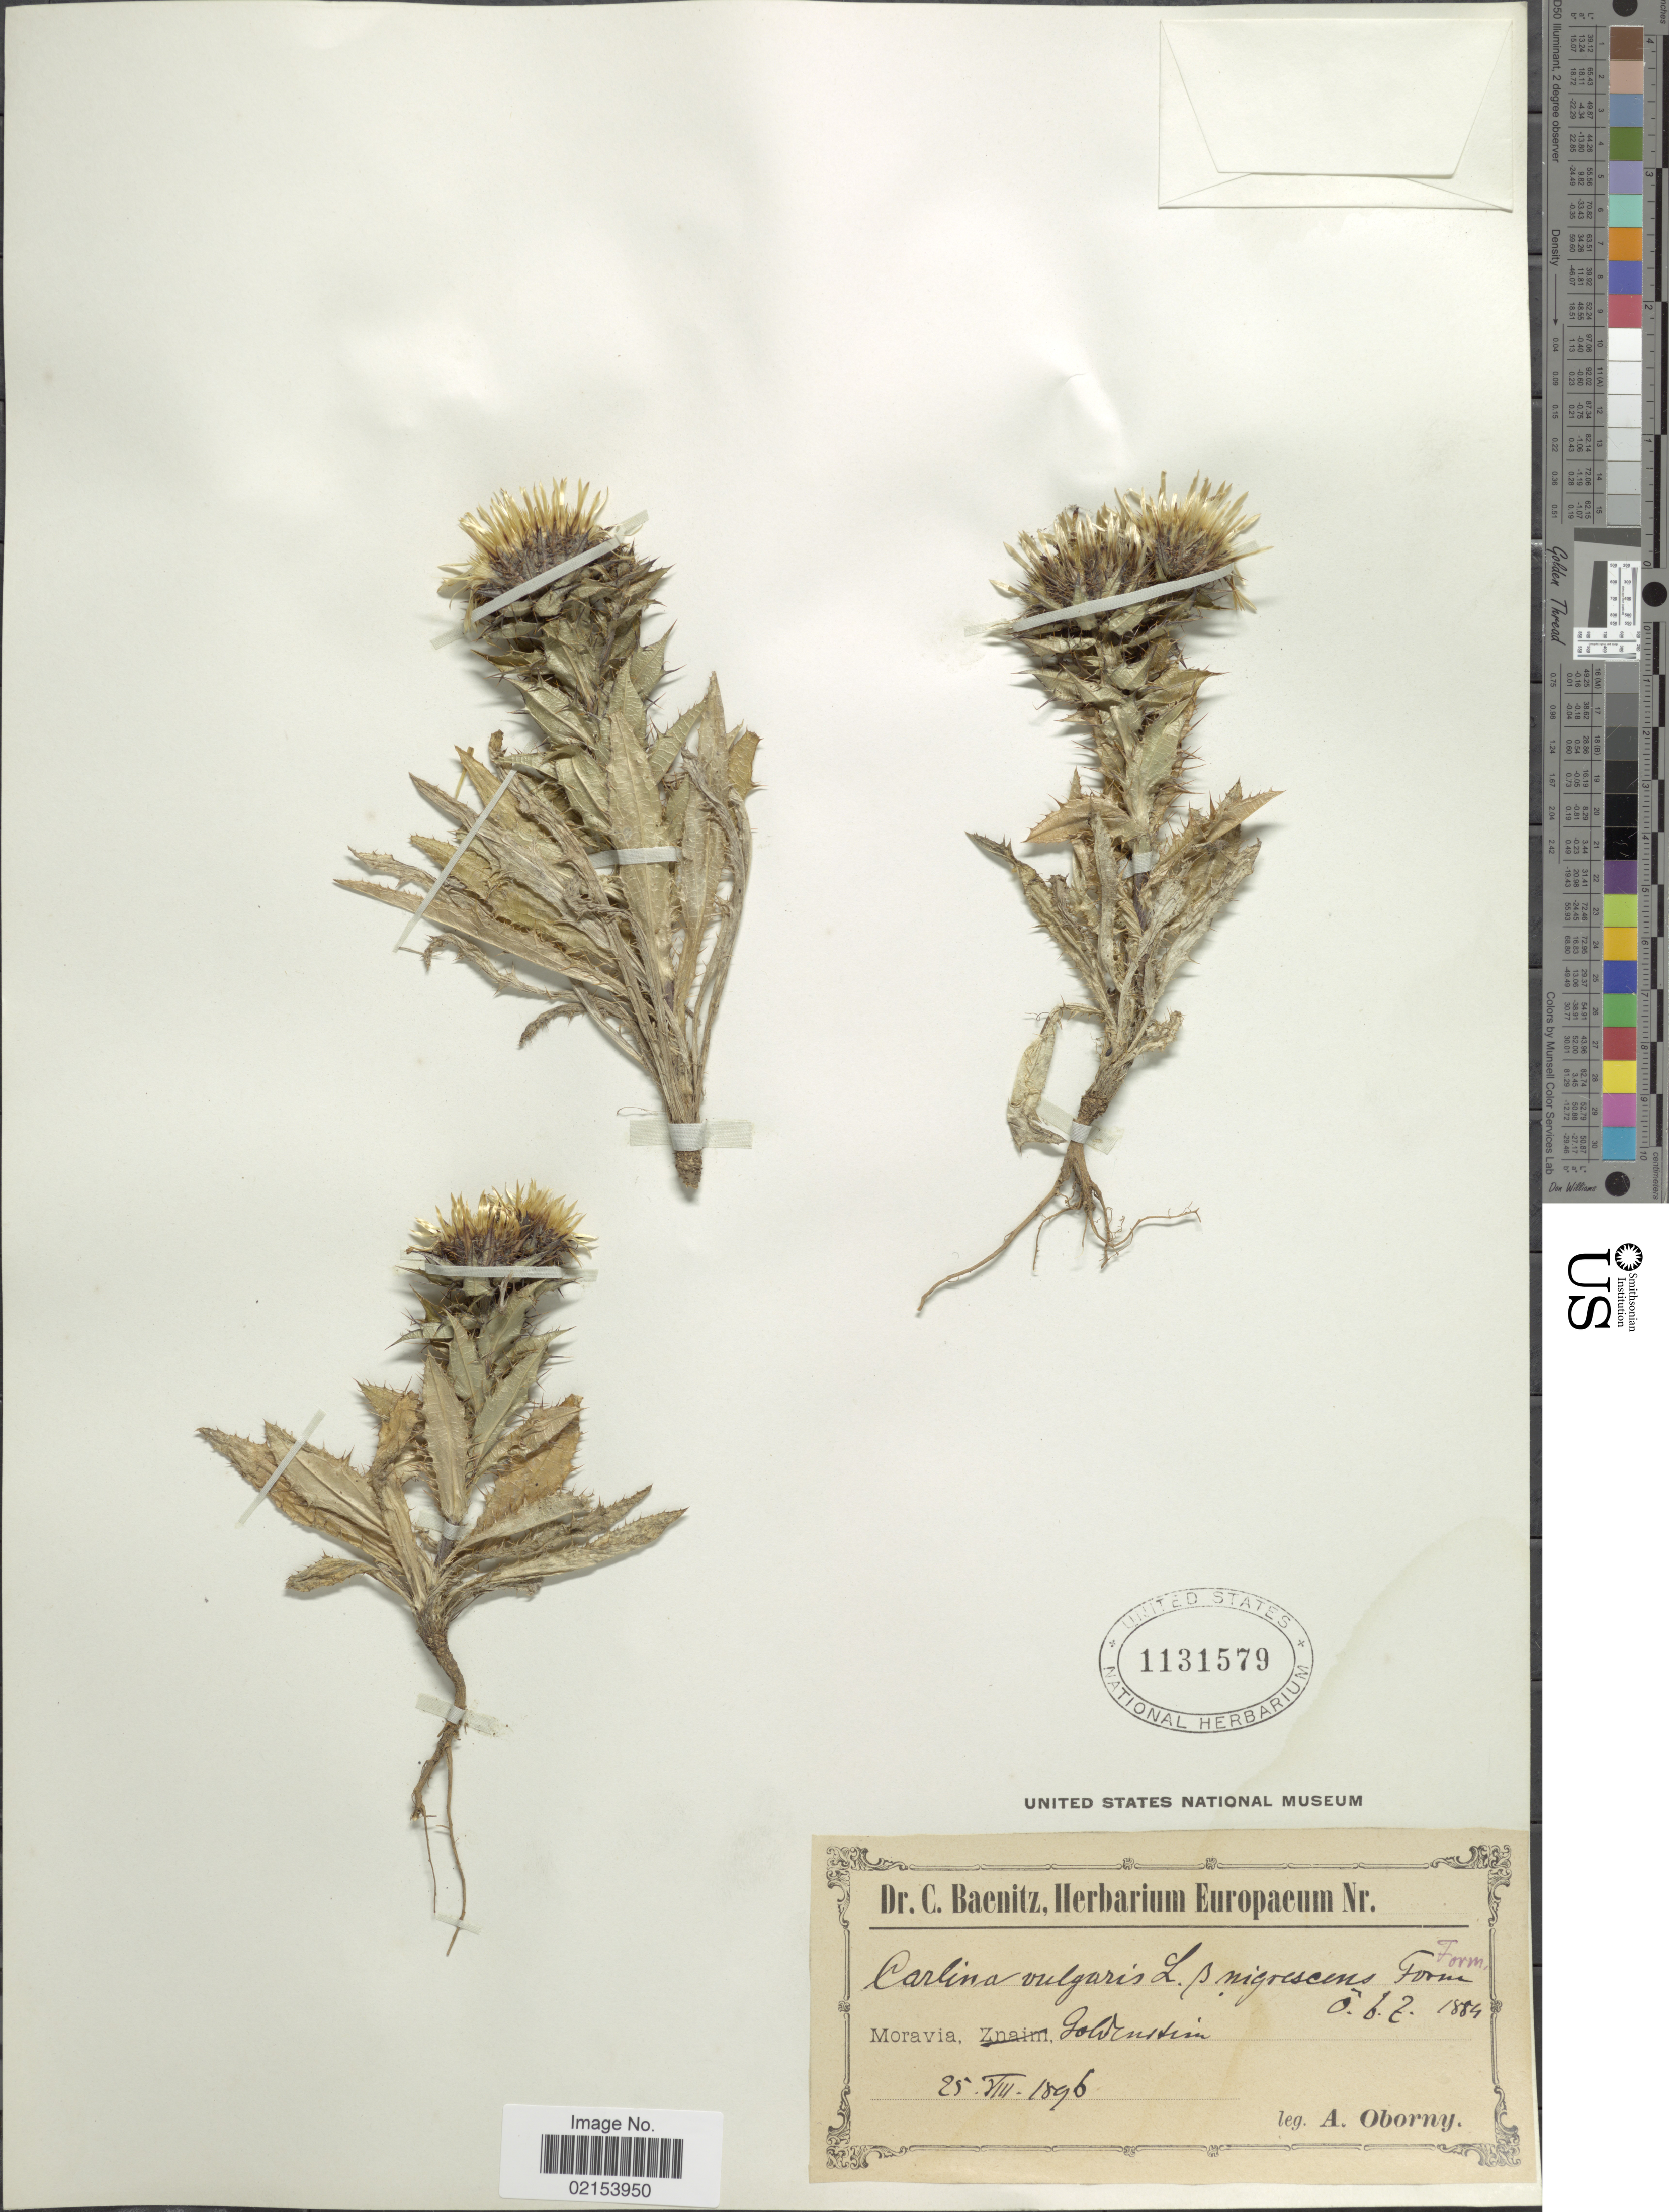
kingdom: Plantae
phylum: Tracheophyta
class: Magnoliopsida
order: Asterales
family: Asteraceae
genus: Carlina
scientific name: Carlina vulgaris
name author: L.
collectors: A. Oborny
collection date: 1896-08-25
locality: Moravia Goldenstein [interpreted]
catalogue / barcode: US 1131579